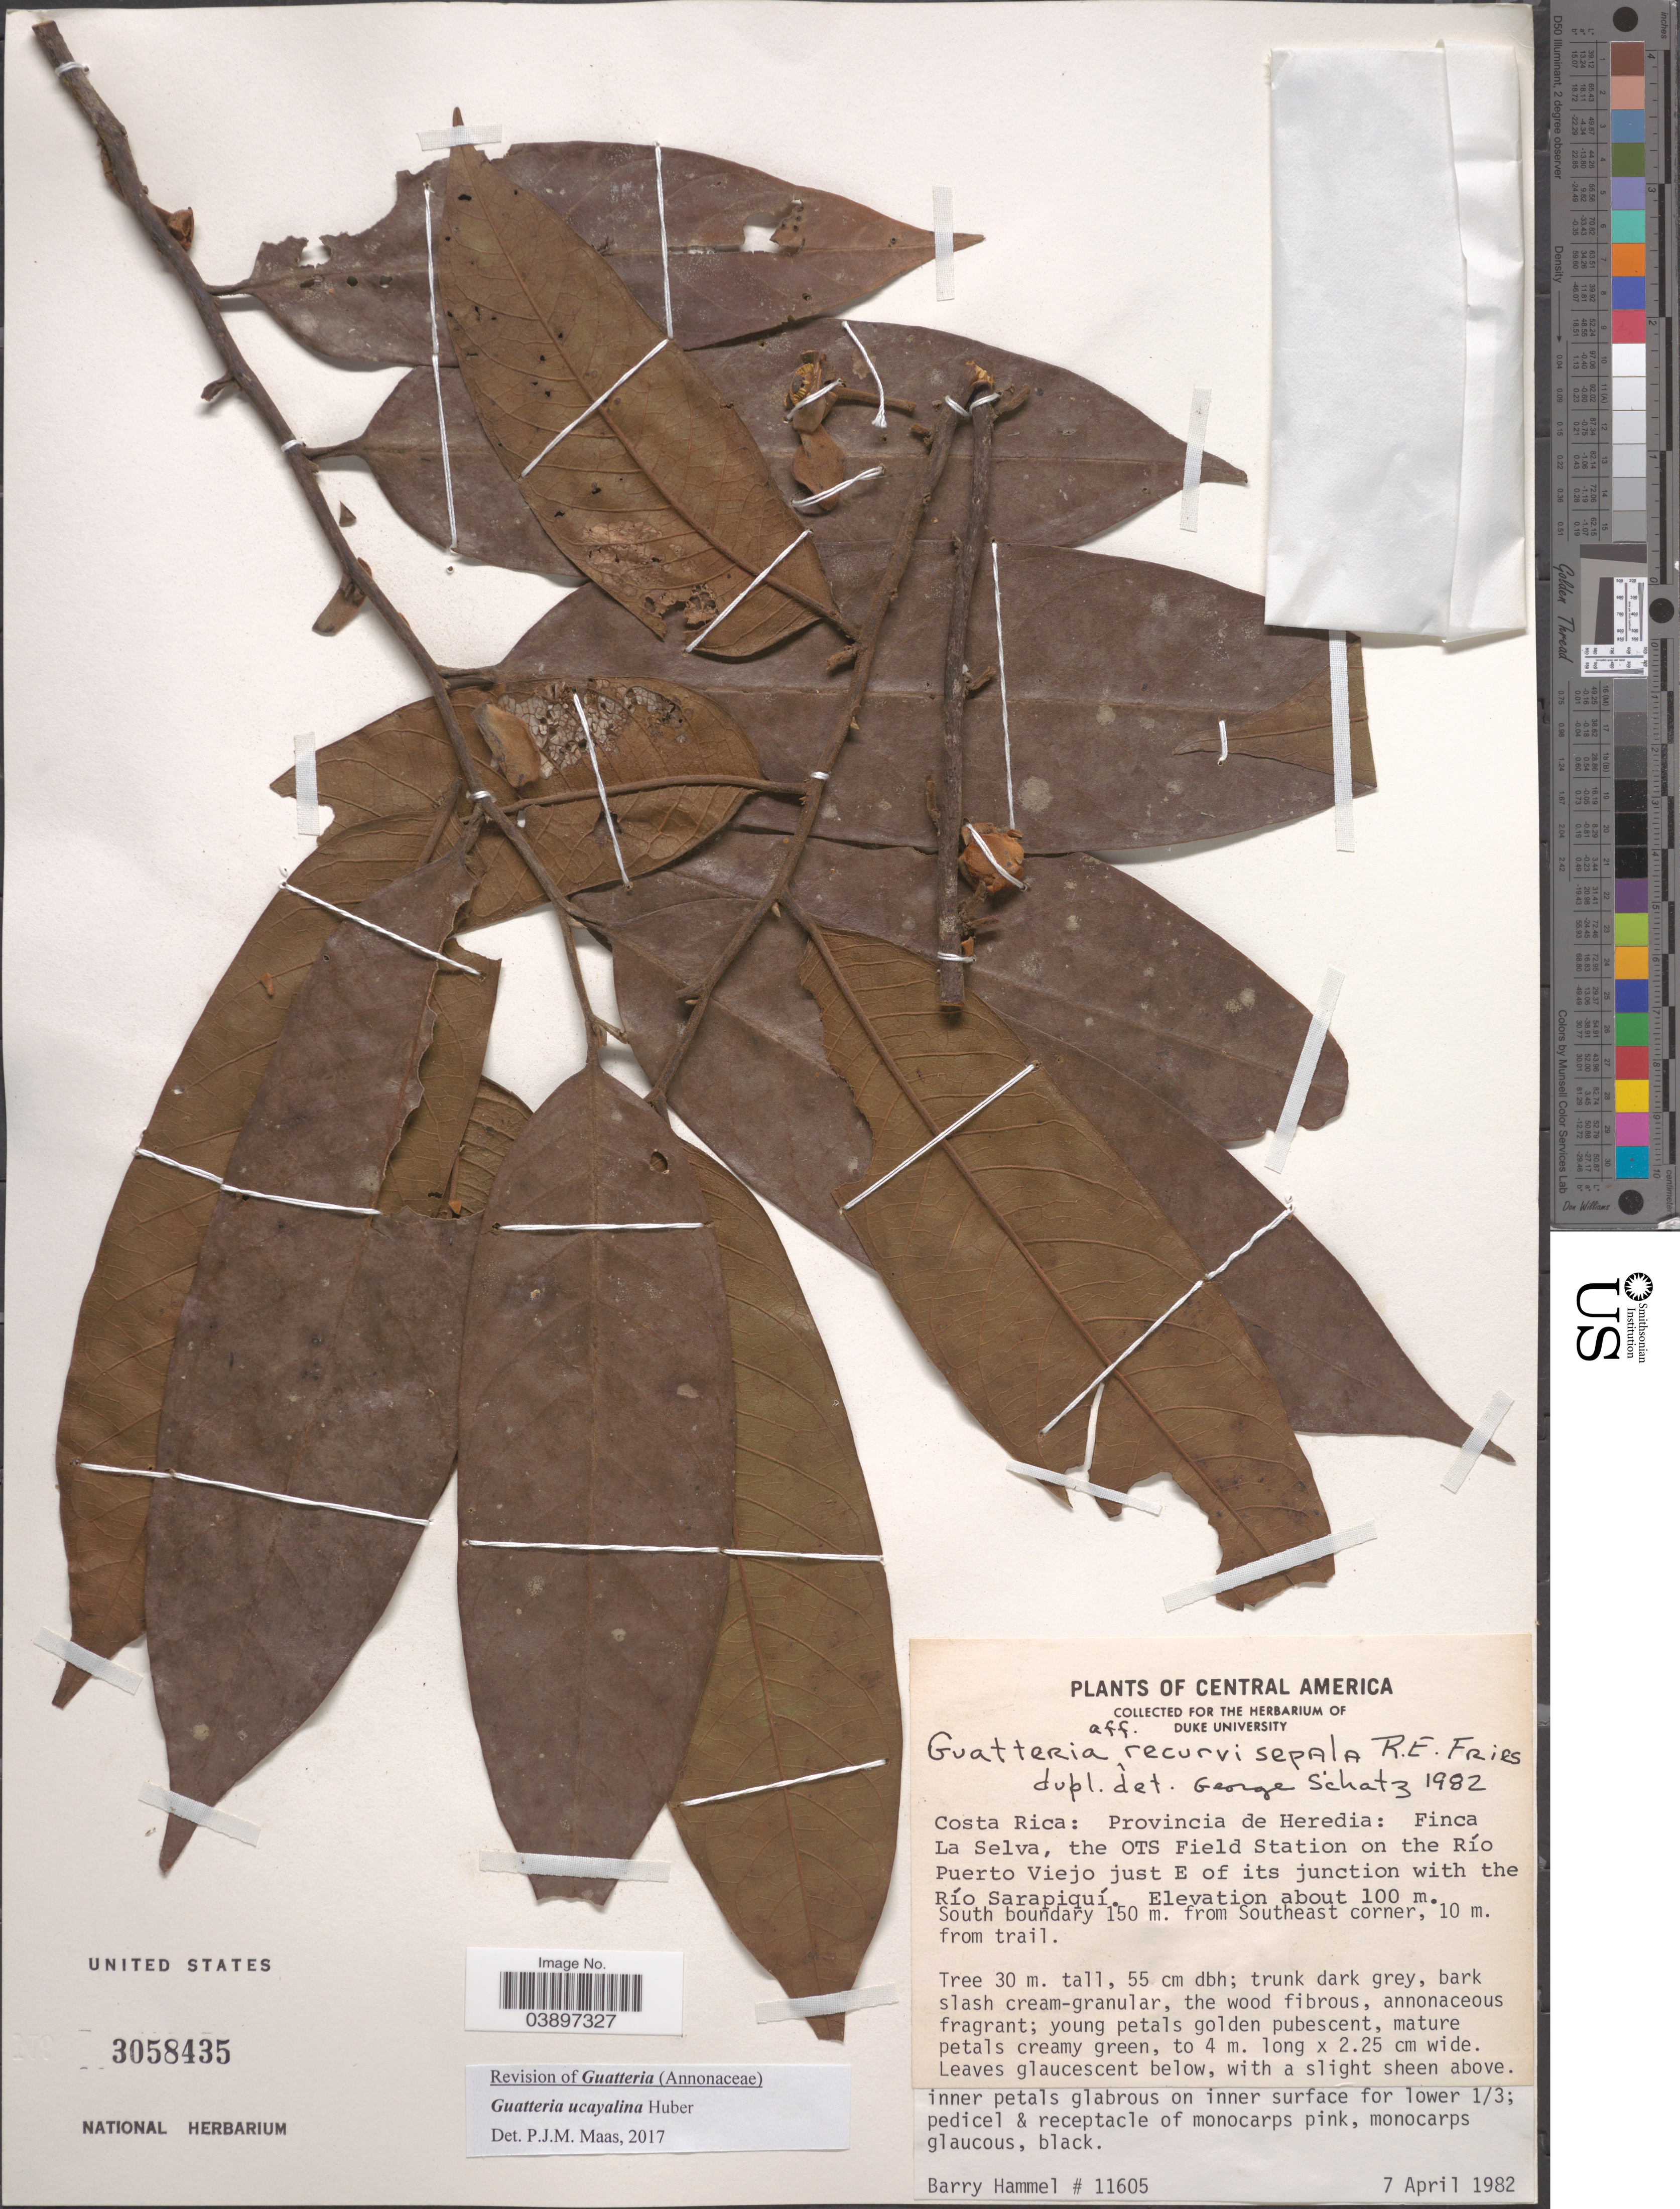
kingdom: Plantae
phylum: Tracheophyta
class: Magnoliopsida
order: Magnoliales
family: Annonaceae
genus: Guatteria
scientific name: Guatteria ucayalina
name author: Huber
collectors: B. Hammel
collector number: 11605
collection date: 1982-04-07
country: Costa Rica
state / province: Heredia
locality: Central America. Finca La Selva, the OTS Field Station on the Río Puerto Viejo just E of its junction with the Río Sarapiquí. South boundary 150 m. from Southeast corner, 10 m. from trail.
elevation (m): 100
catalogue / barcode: US 3058435